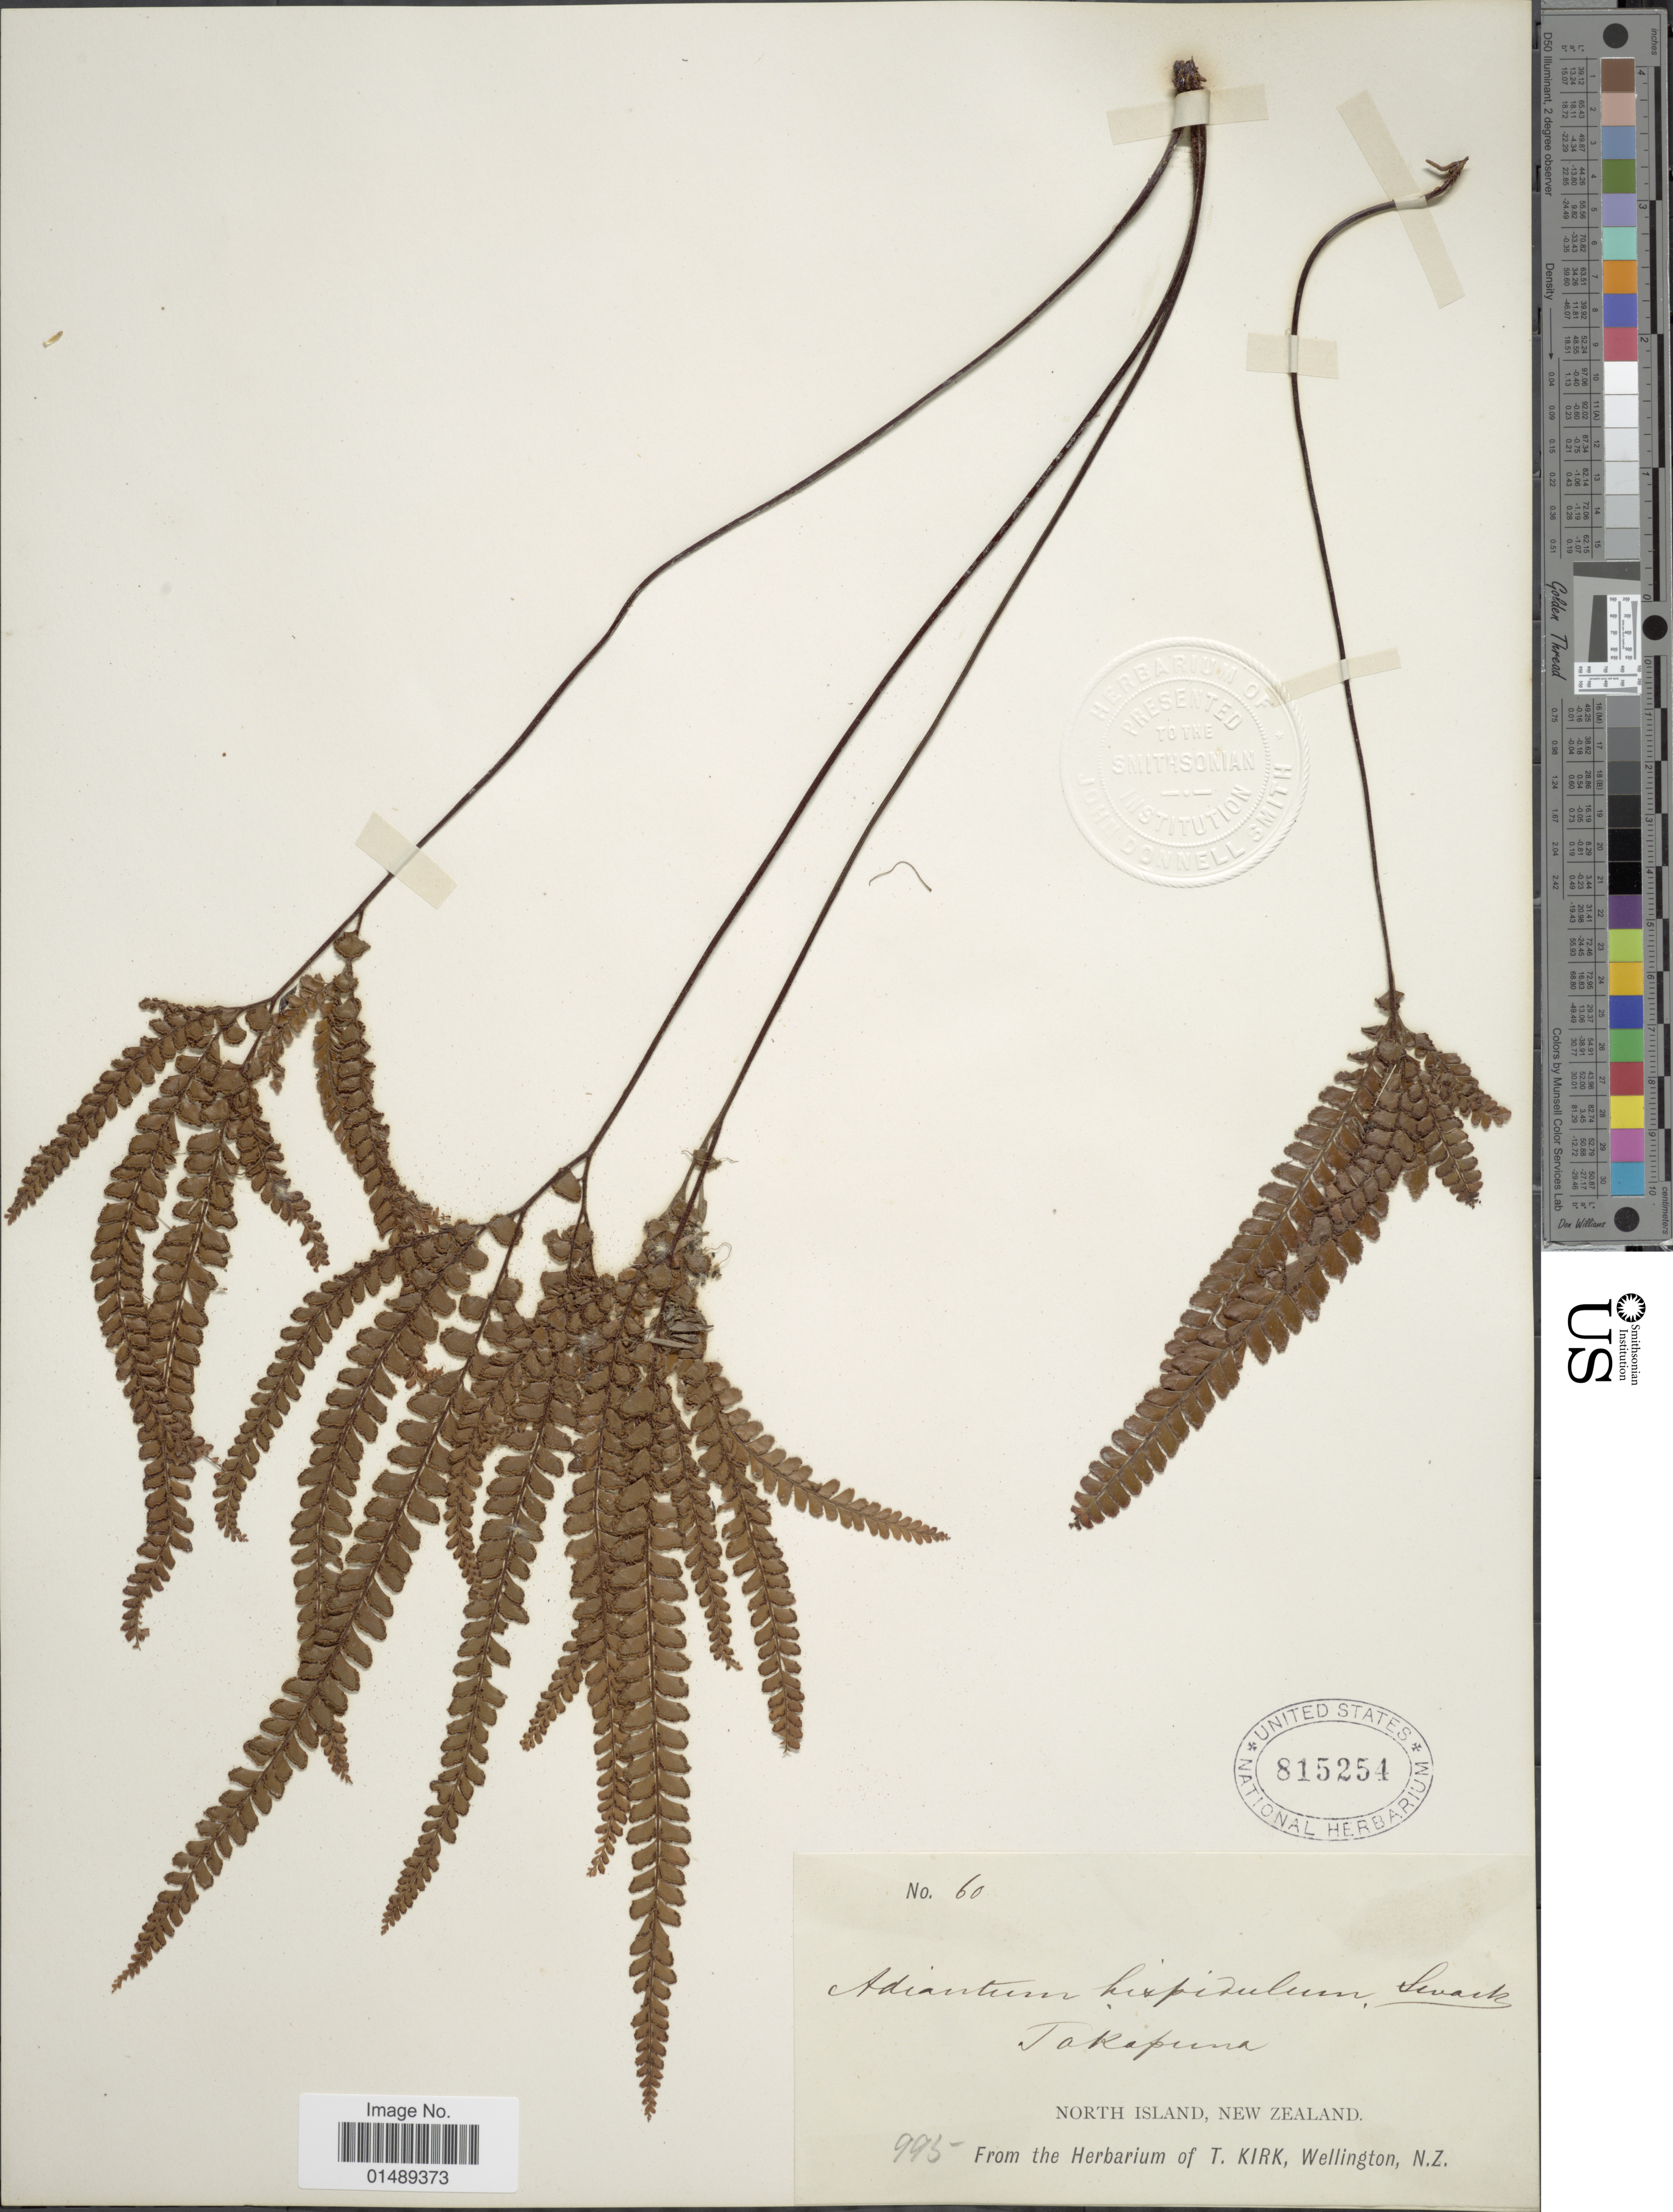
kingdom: Plantae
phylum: Tracheophyta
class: Polypodiopsida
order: Polypodiales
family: Pteridaceae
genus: Adiantum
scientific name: Adiantum hispidulum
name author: Sw.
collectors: ex herb. T. Kirk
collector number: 60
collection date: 1995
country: New Zealand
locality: North Island, Takapuna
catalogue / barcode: US 815254